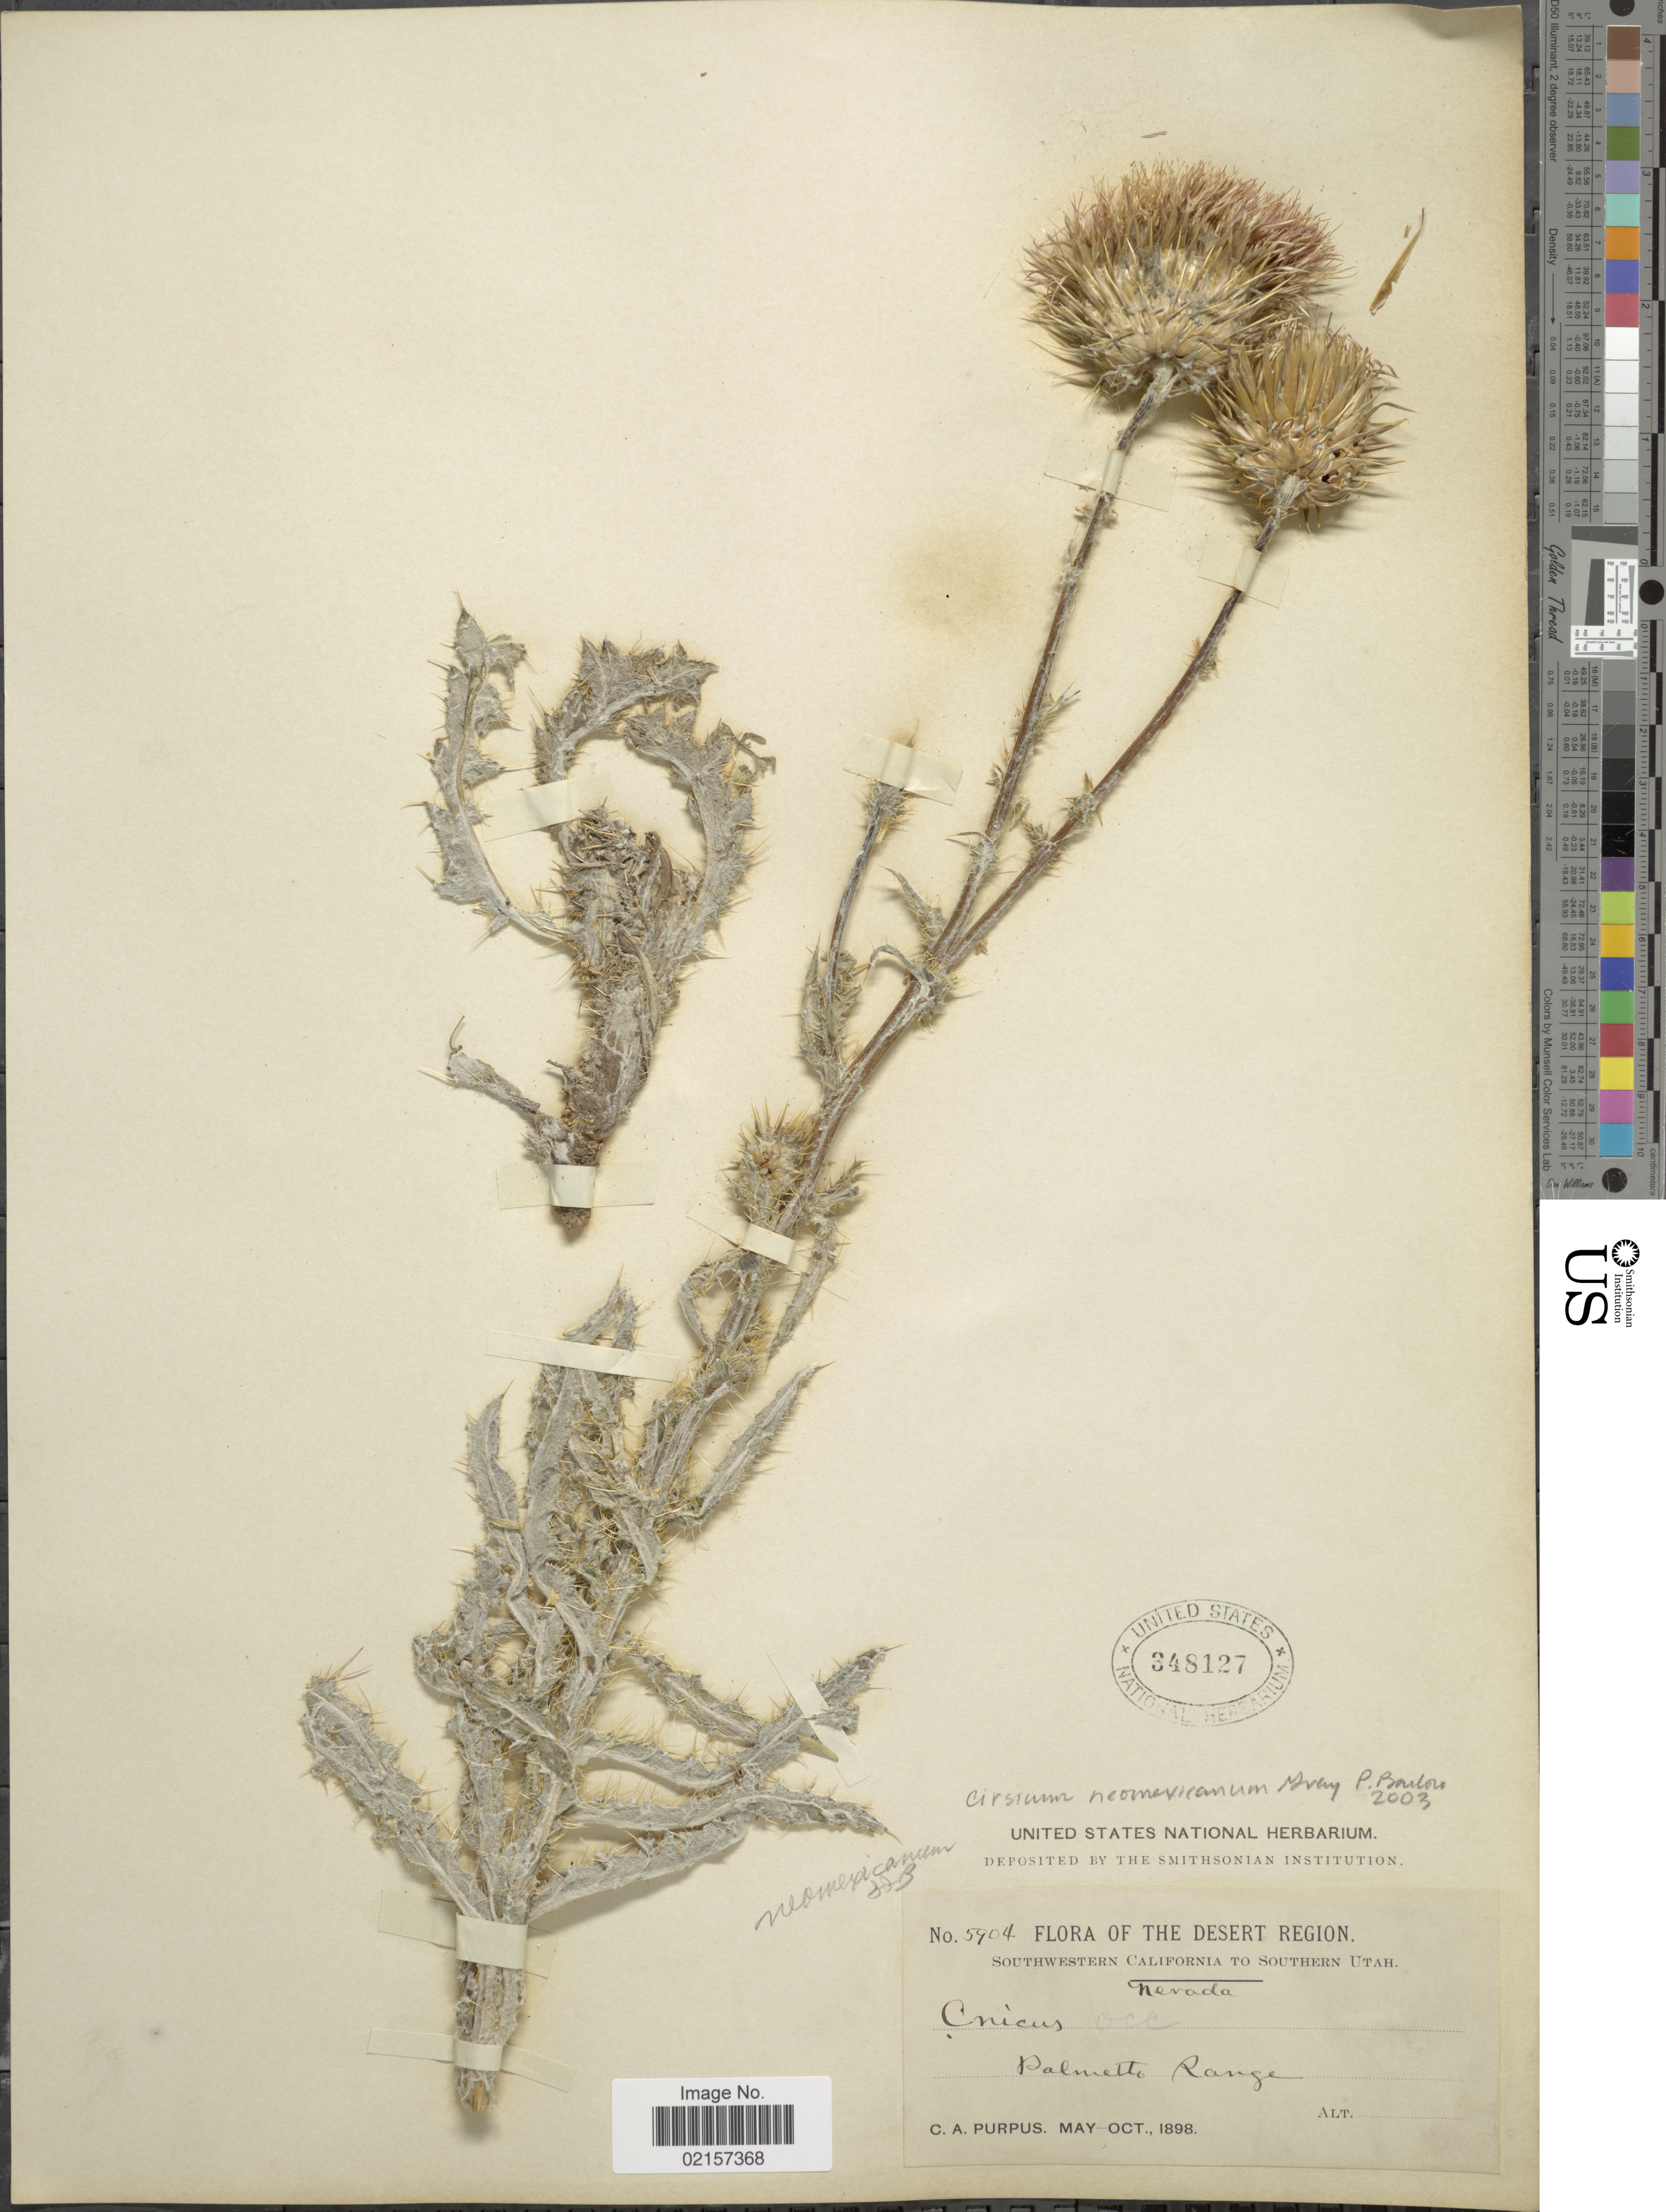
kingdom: Plantae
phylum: Tracheophyta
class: Magnoliopsida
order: Asterales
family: Asteraceae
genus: Cirsium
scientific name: Cirsium neomexicanum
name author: A. Gray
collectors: C. A. Purpus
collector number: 5904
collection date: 1898-05/1898-10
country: United States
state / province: Nevada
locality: Desert region, Palmetto Range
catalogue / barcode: US 348127